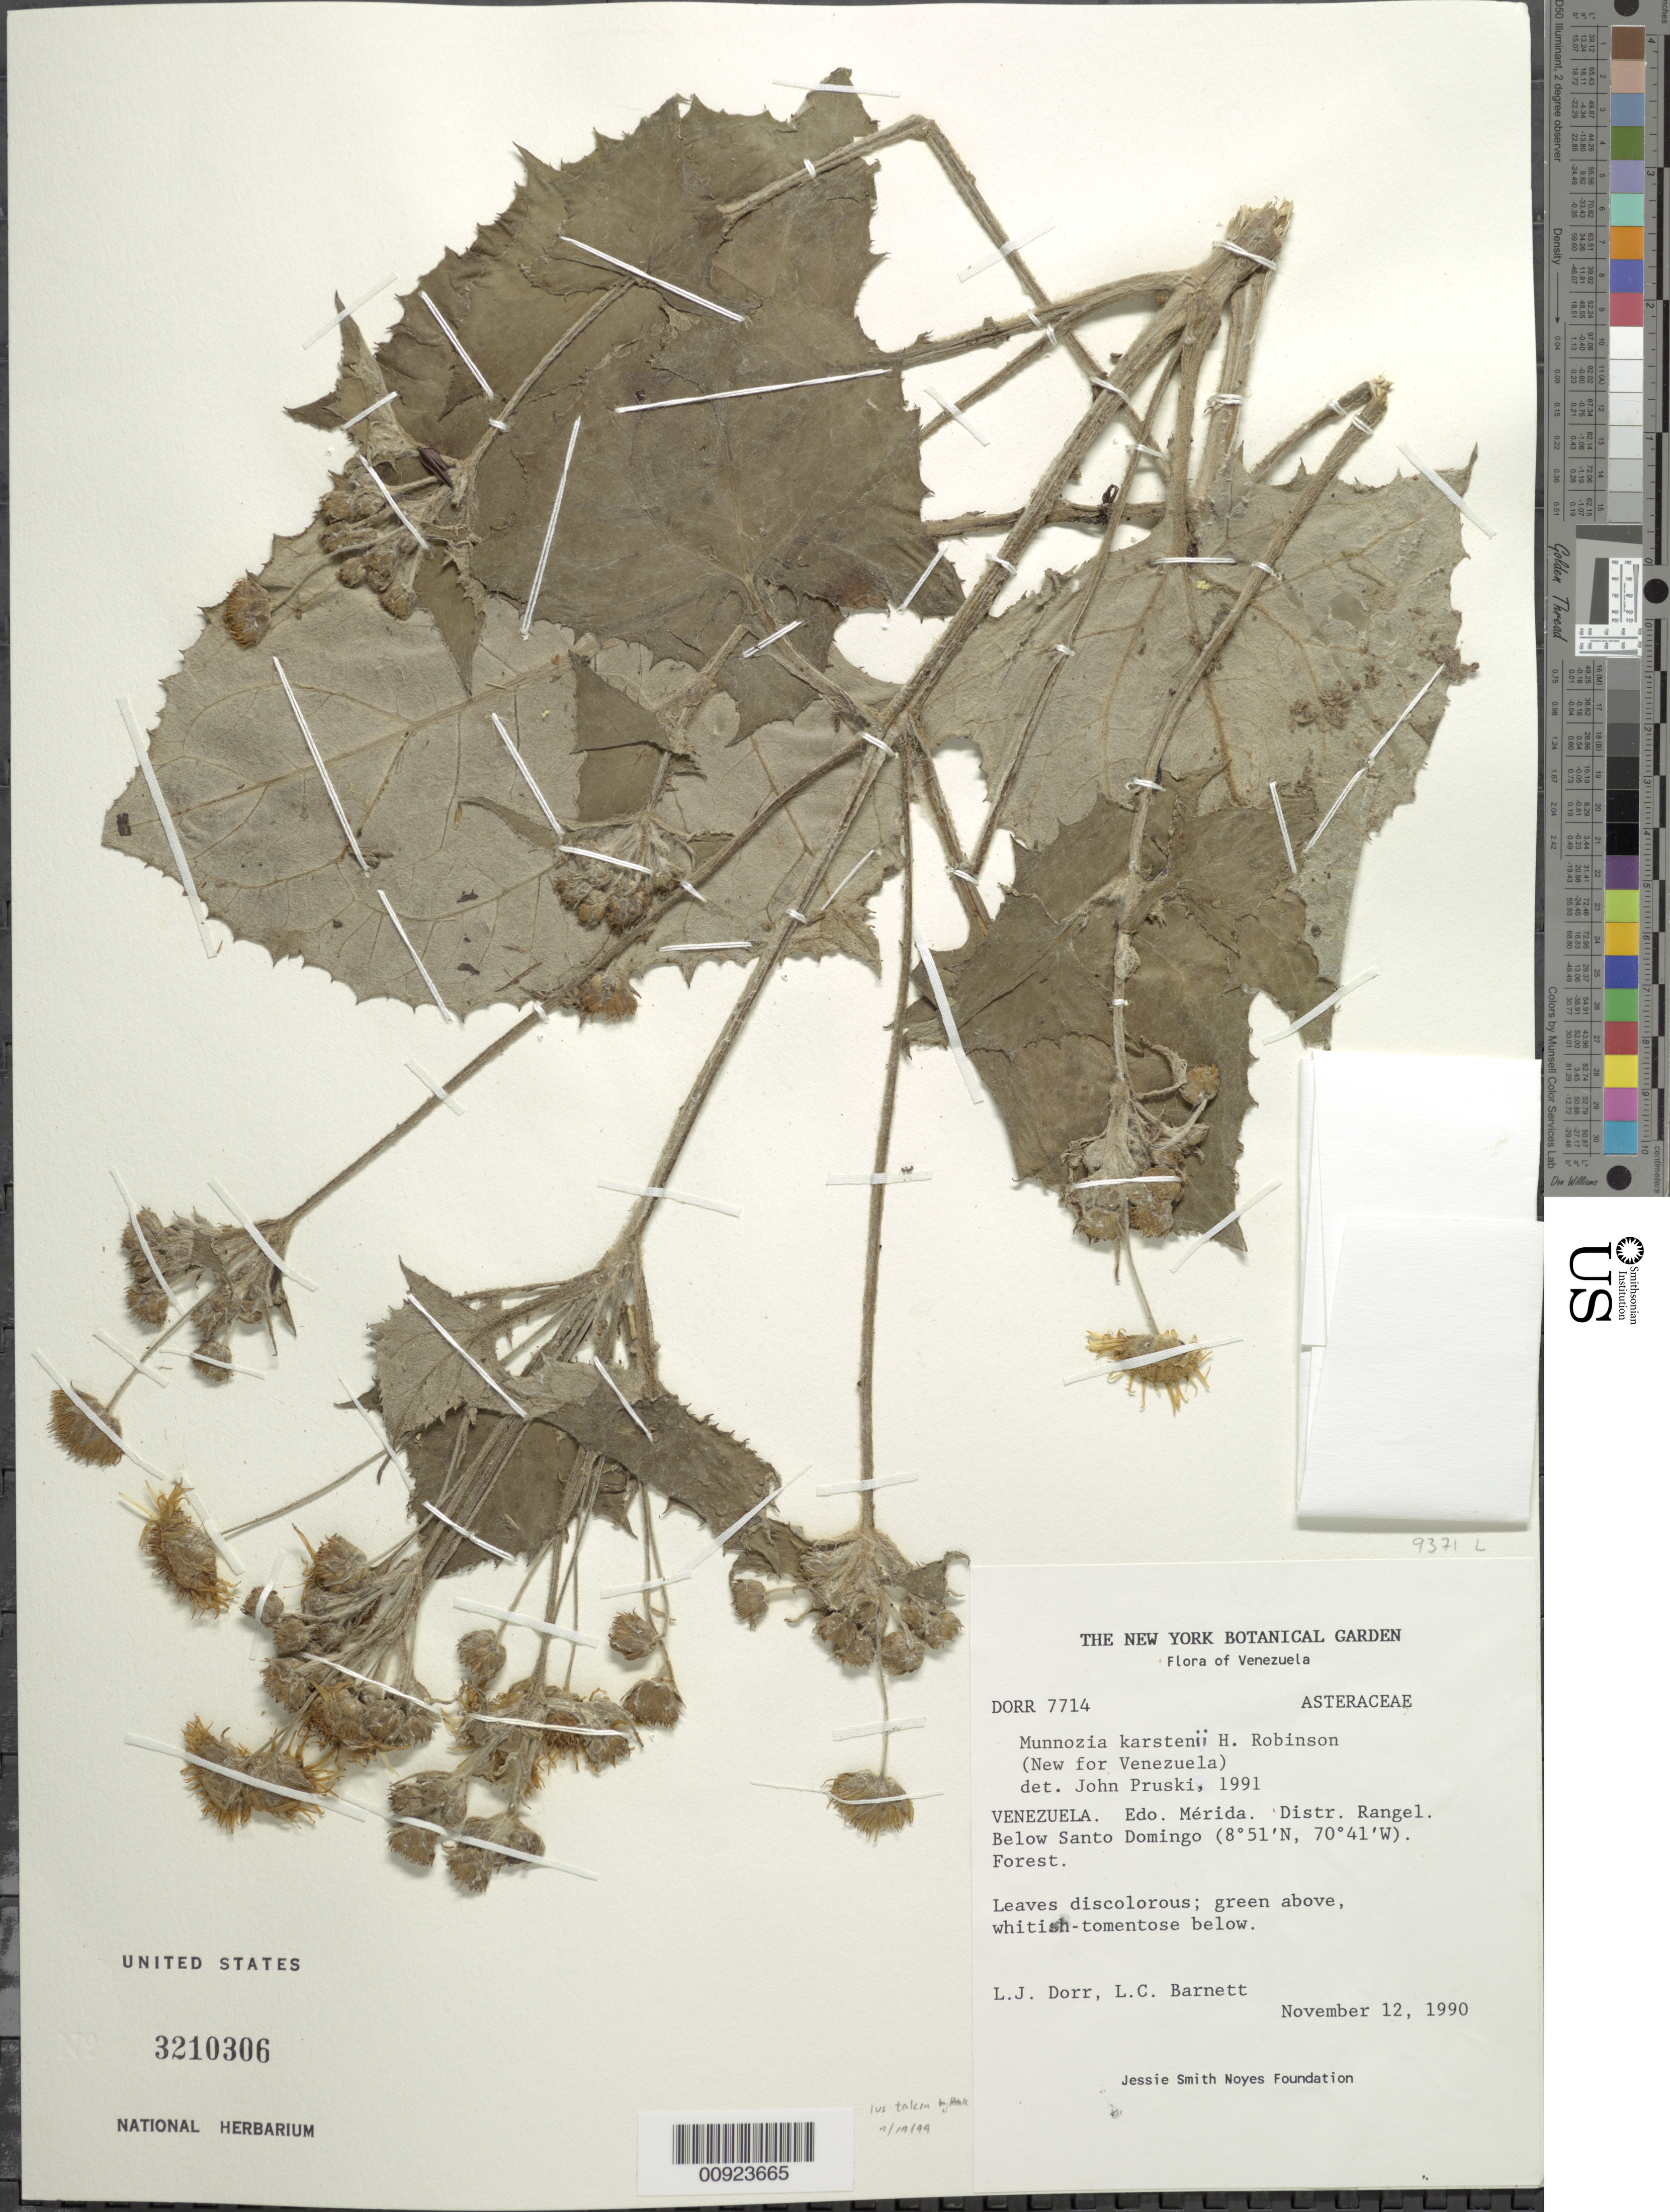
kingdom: Plantae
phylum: Tracheophyta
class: Magnoliopsida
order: Asterales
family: Asteraceae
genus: Munnozia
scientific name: Munnozia karstenii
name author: H. Rob.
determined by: Pruski, J. F.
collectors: L. J. Dorr & L. C. Barnett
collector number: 7714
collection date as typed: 12 November 1990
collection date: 1990-11-12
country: Venezuela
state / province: Mérida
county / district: Rangel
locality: Below Santo Domingo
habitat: Forest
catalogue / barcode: US 3210306